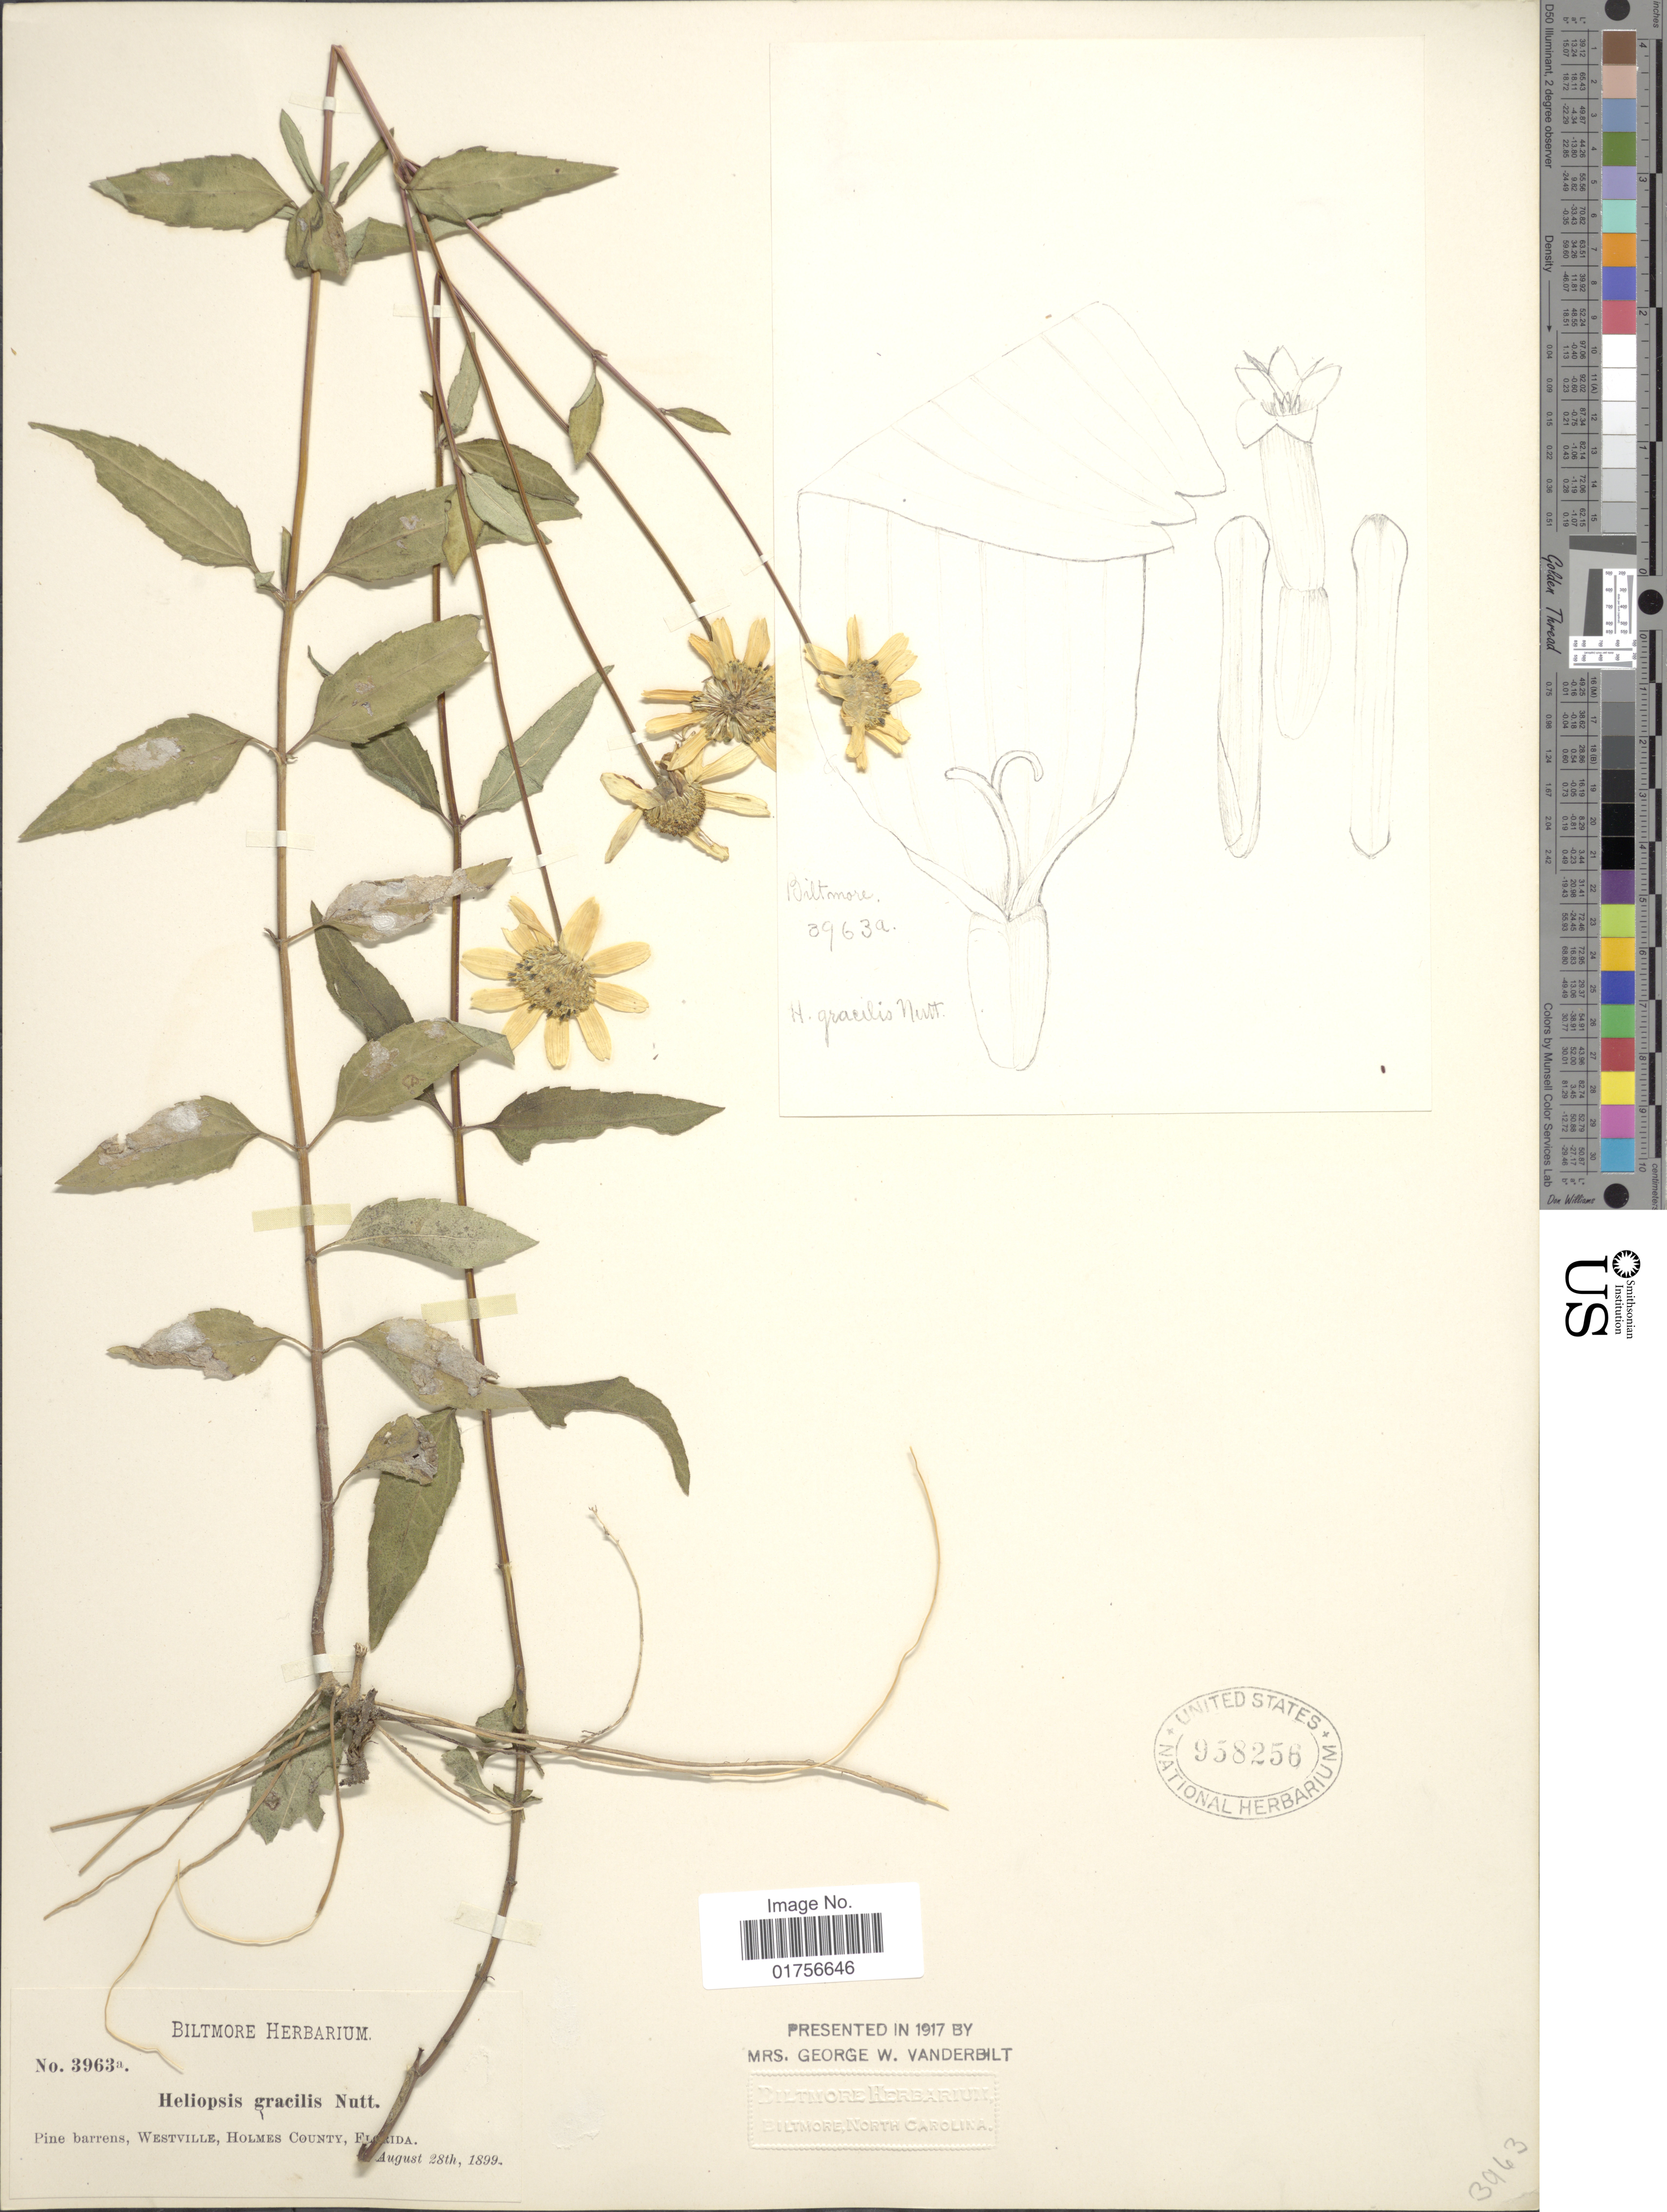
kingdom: Plantae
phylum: Tracheophyta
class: Magnoliopsida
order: Asterales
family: Asteraceae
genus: Heliopsis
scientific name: Heliopsis gracilis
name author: Nutt.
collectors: ex herb. Biltmore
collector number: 3963a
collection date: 1899-08-28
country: United States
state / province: Florida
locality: Pine barrens, Westville, Holmes County, Florida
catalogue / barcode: US 958256